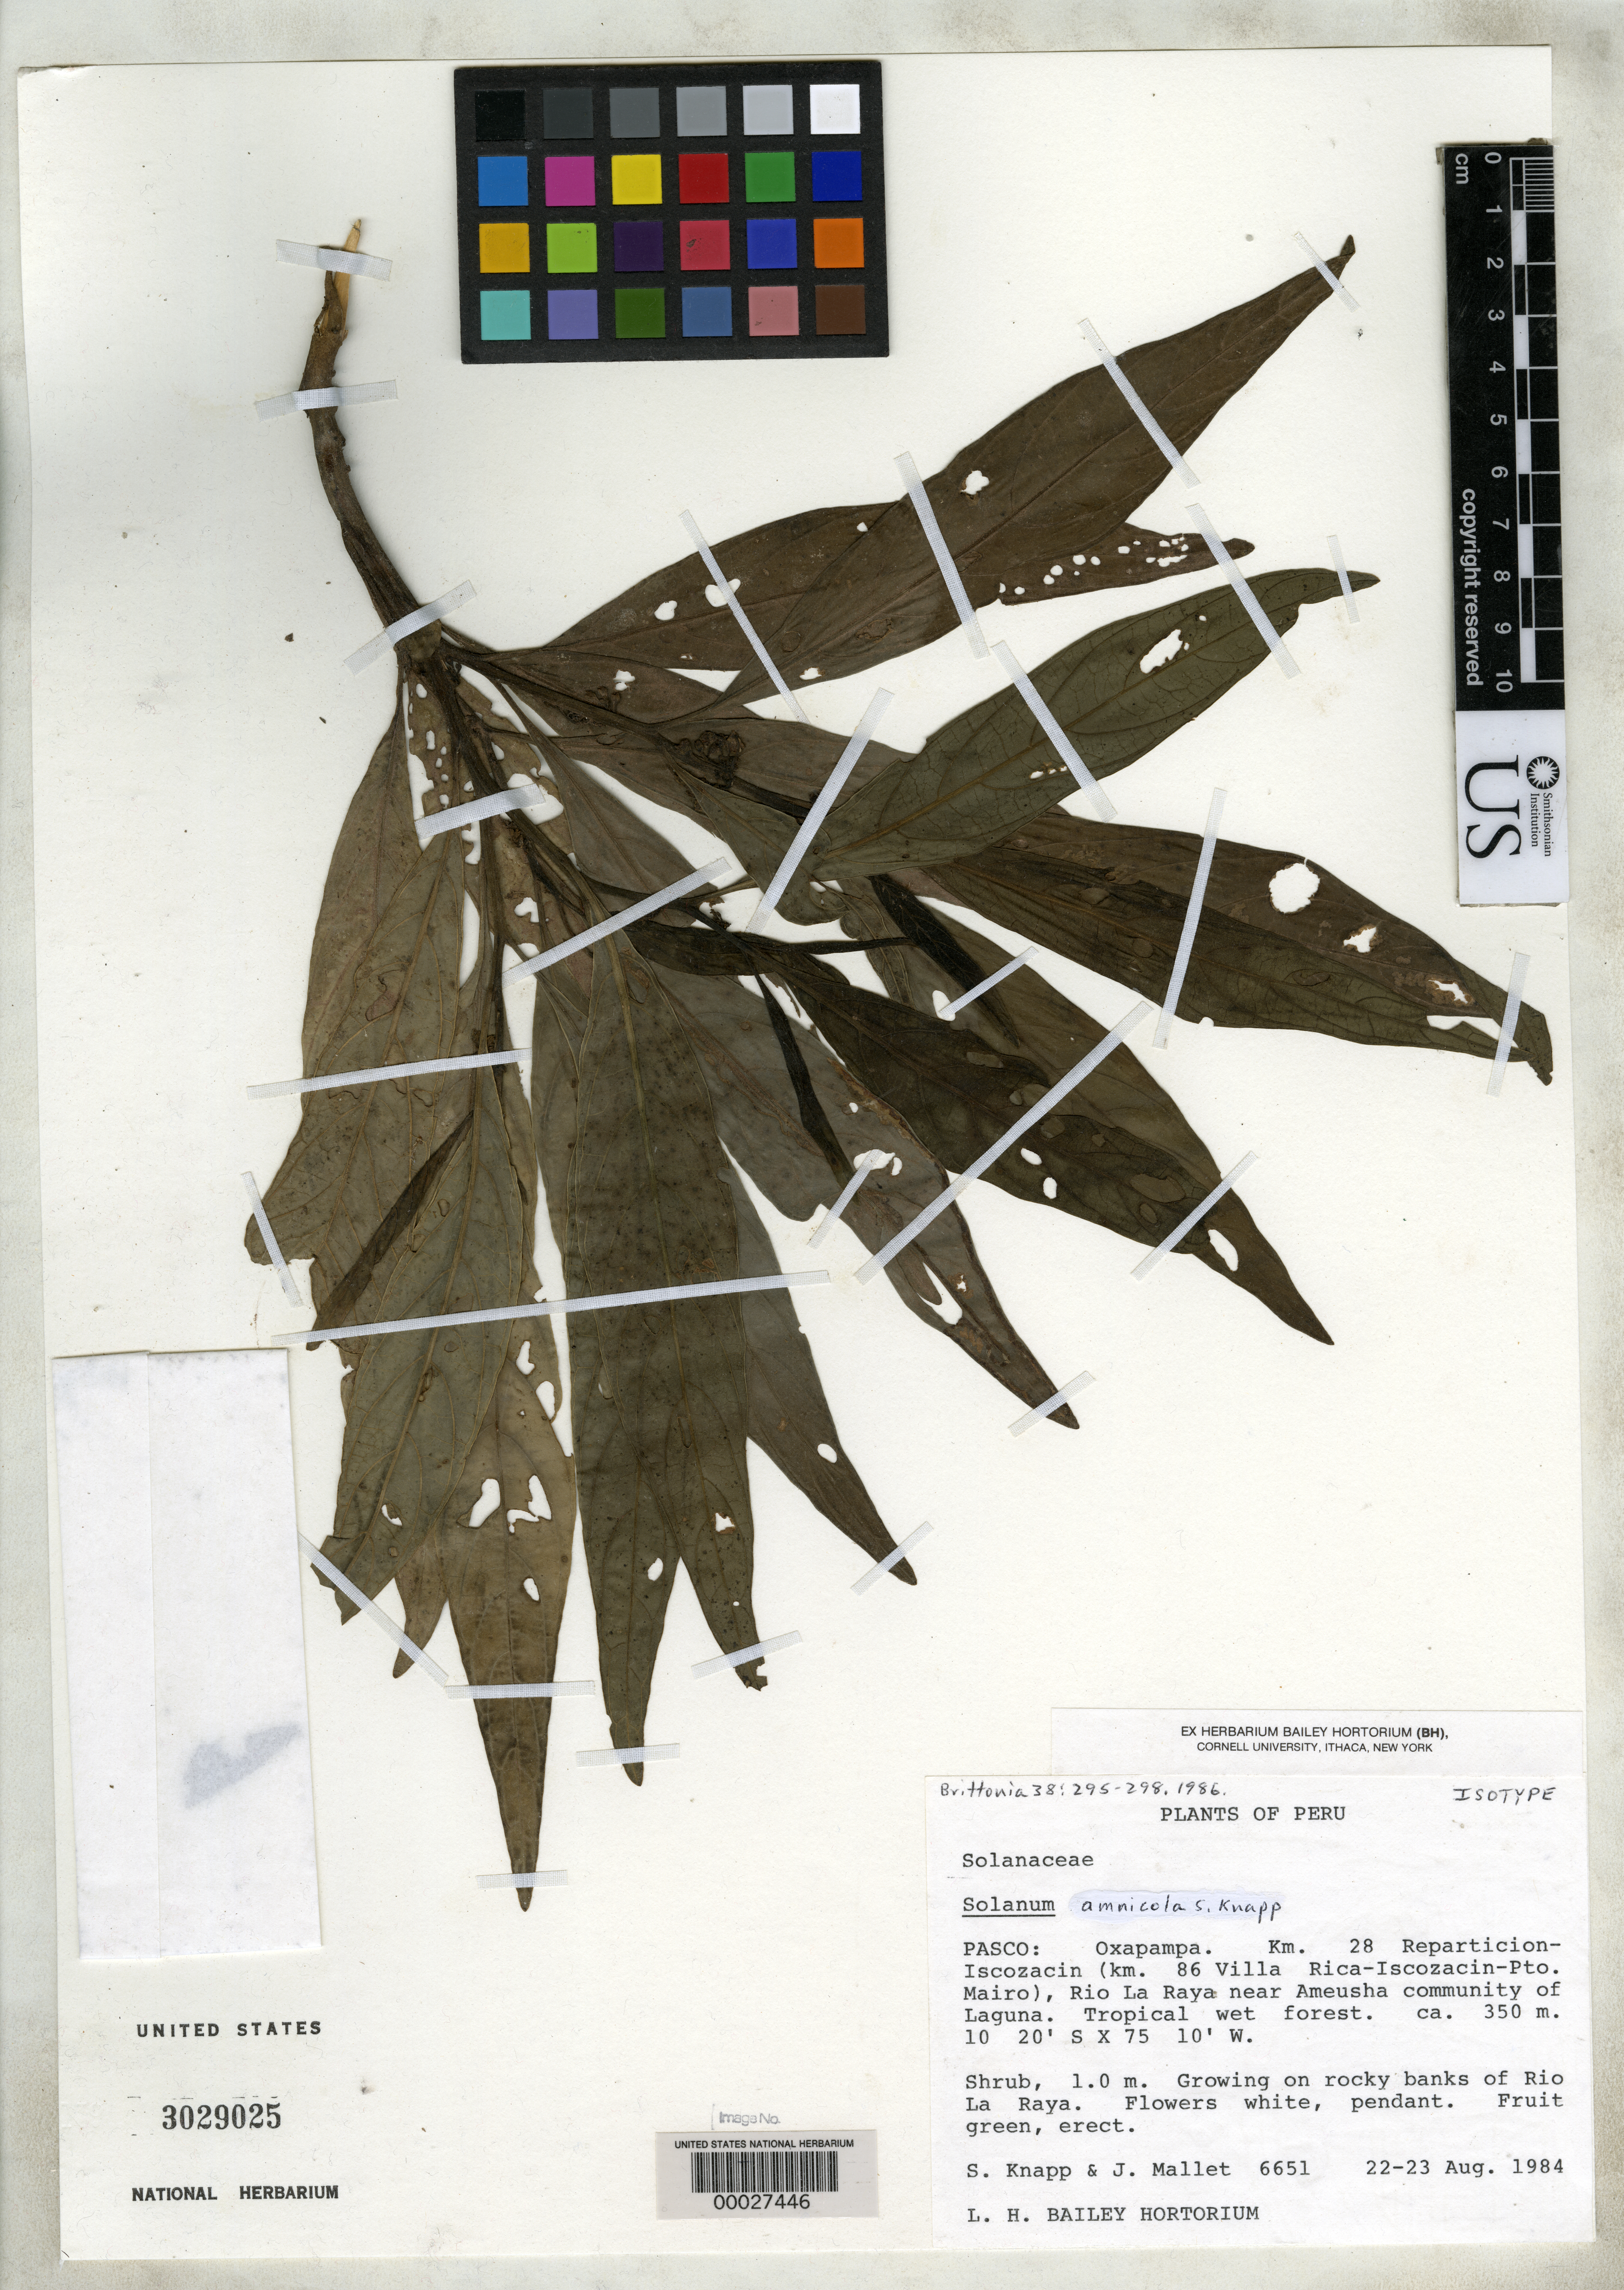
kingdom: Plantae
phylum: Tracheophyta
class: Magnoliopsida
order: Solanales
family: Solanaceae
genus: Solanum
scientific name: Solanum amnicola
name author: S. Knapp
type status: Isotype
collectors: S. Knapp & J. Mallet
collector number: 6651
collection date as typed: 22 Aug 1984 to 23 Aug 1984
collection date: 1984-08-22/1984-08-23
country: Peru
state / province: Pasco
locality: Oxapampa, Rio La Raya near Laguna.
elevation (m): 350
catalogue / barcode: US 3029025